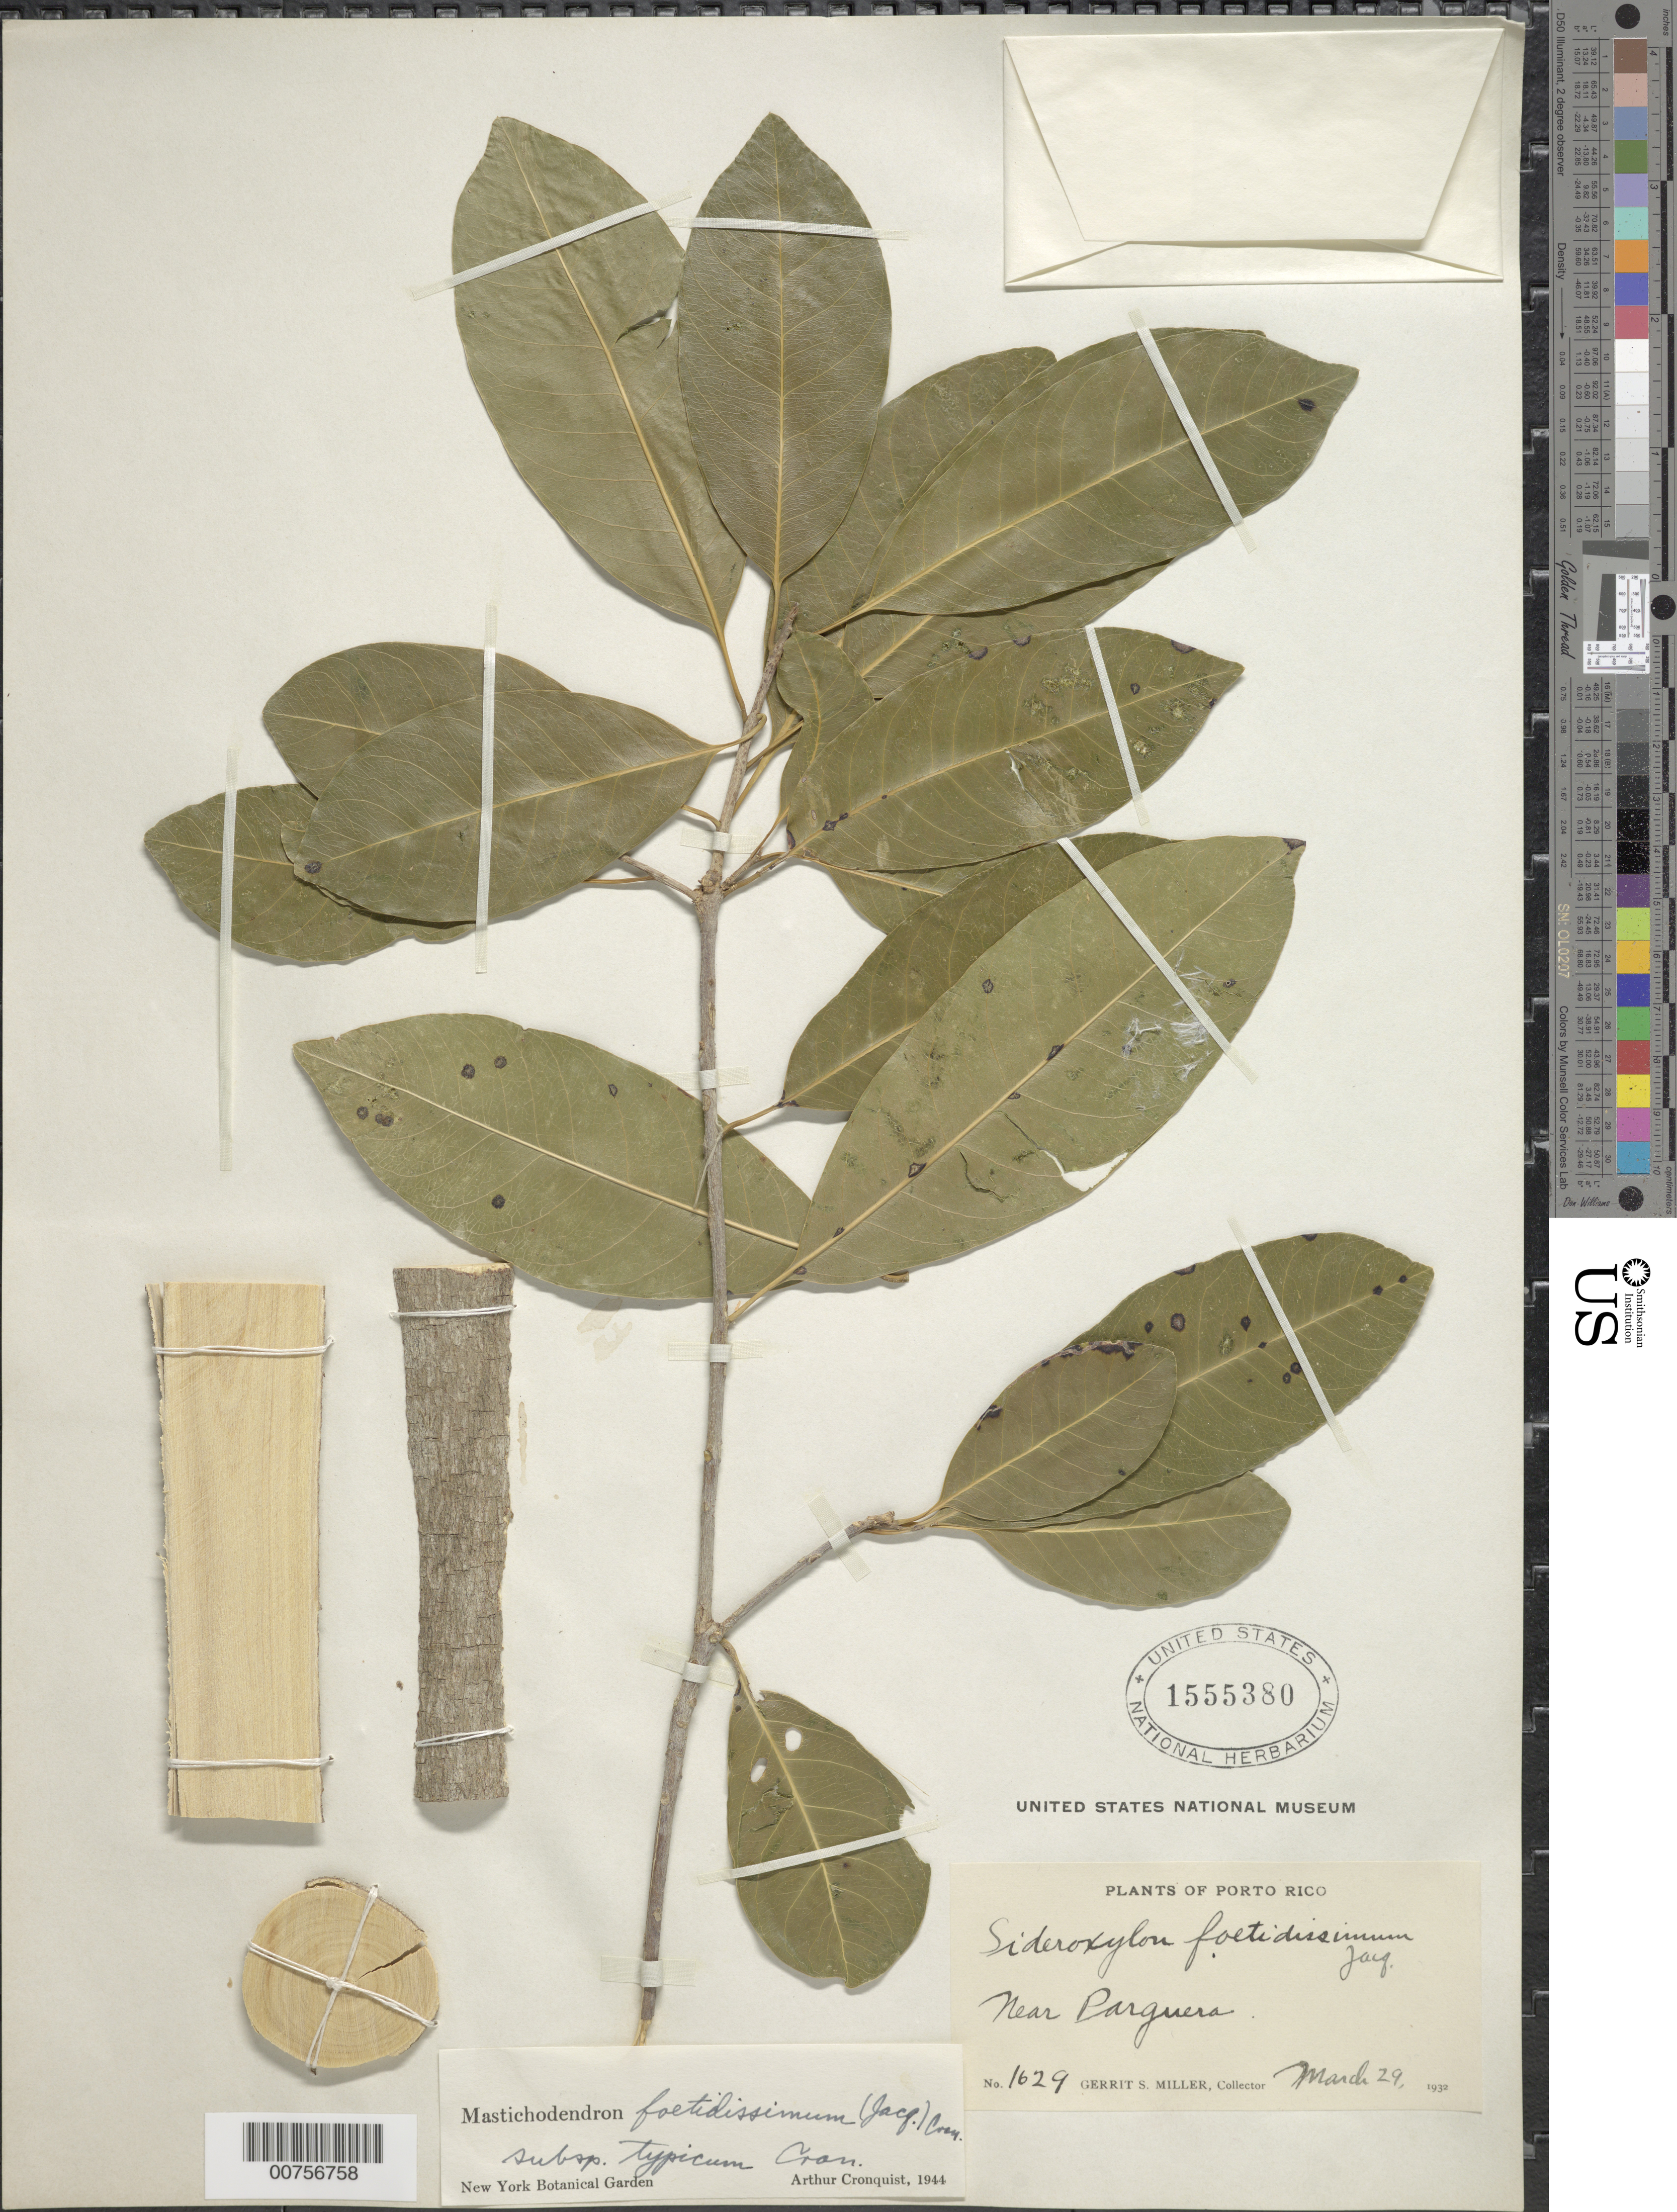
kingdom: Plantae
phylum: Tracheophyta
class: Magnoliopsida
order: Ericales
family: Sapotaceae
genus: Sideroxylon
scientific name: Sideroxylon foetidissimum subsp. foetidissimum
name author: Jacq.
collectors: G. S. Miller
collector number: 1629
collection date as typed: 29 Mar 1932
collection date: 1932-03-29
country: Puerto Rico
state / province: Lajas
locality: Near Parguera.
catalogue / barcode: US 1555380